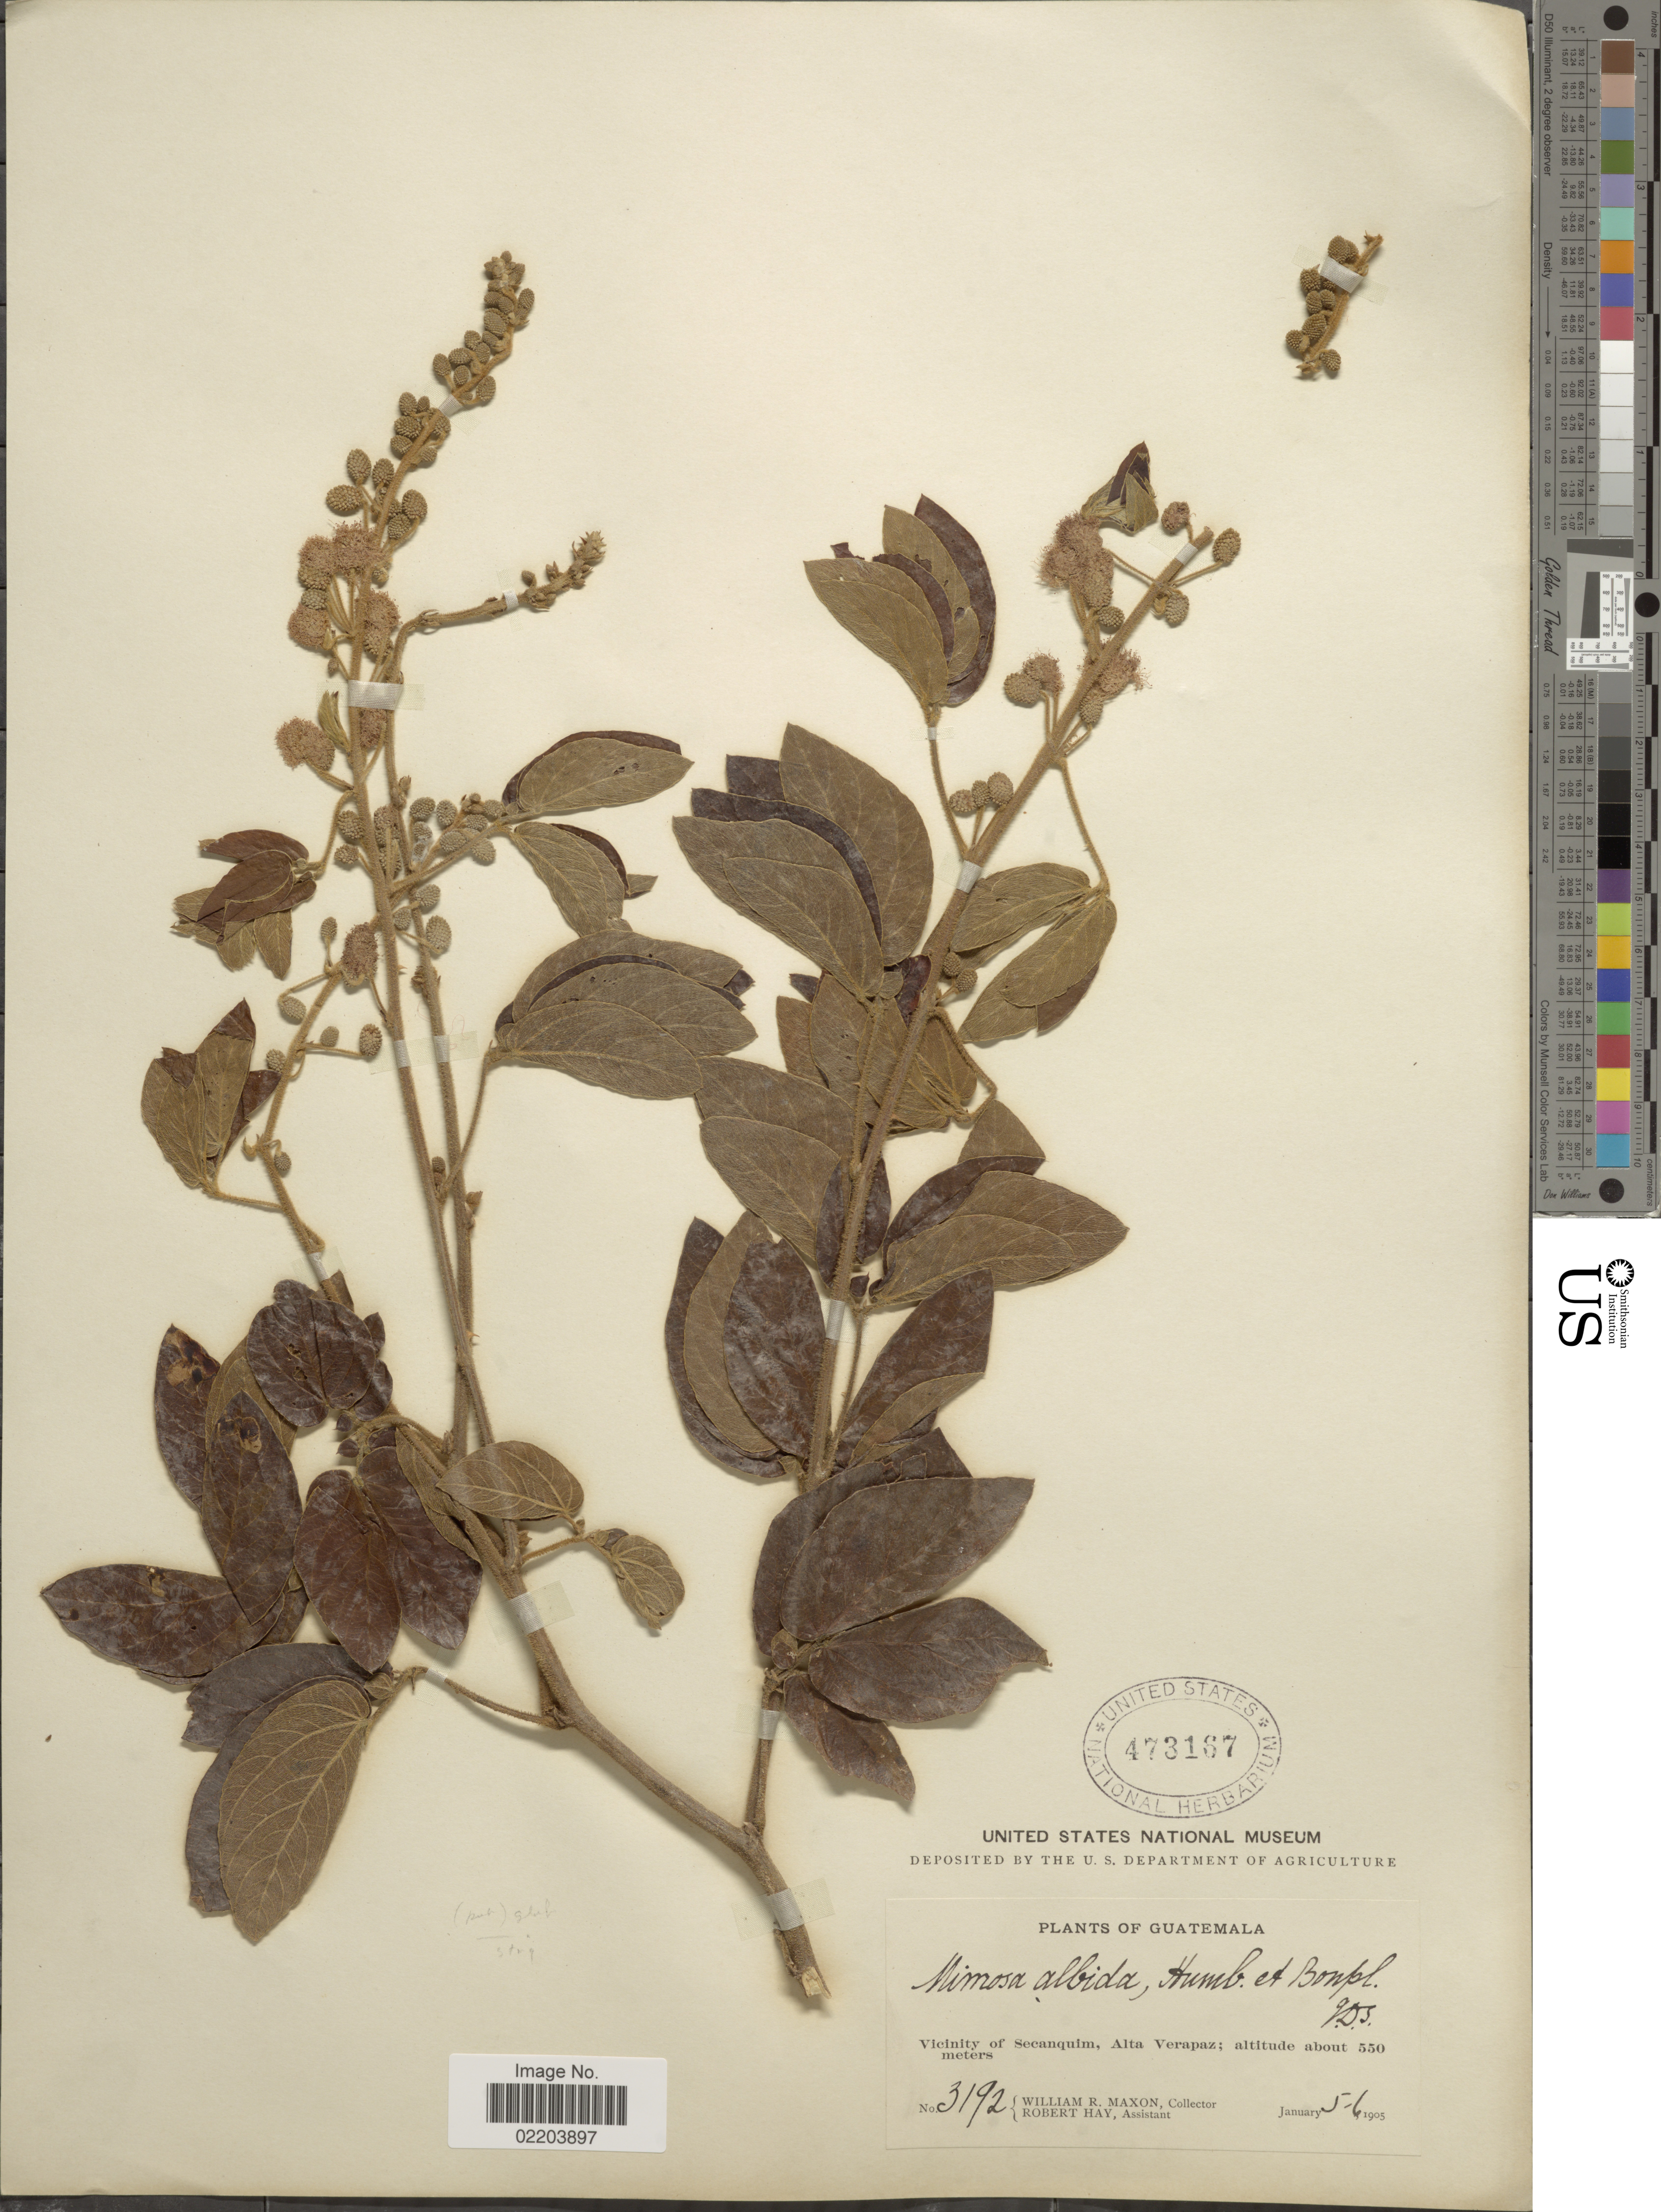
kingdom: Plantae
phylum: Tracheophyta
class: Magnoliopsida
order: Fabales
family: Fabaceae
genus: Mimosa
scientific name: Mimosa albida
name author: Humb. & Bonpl. ex Willd.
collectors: W. R. Maxon & R. Hay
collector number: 3192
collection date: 1905-01-05/1905-01-06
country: Guatemala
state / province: Alta Verapaz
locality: Vicinity of Secanquim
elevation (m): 550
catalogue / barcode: US 473167